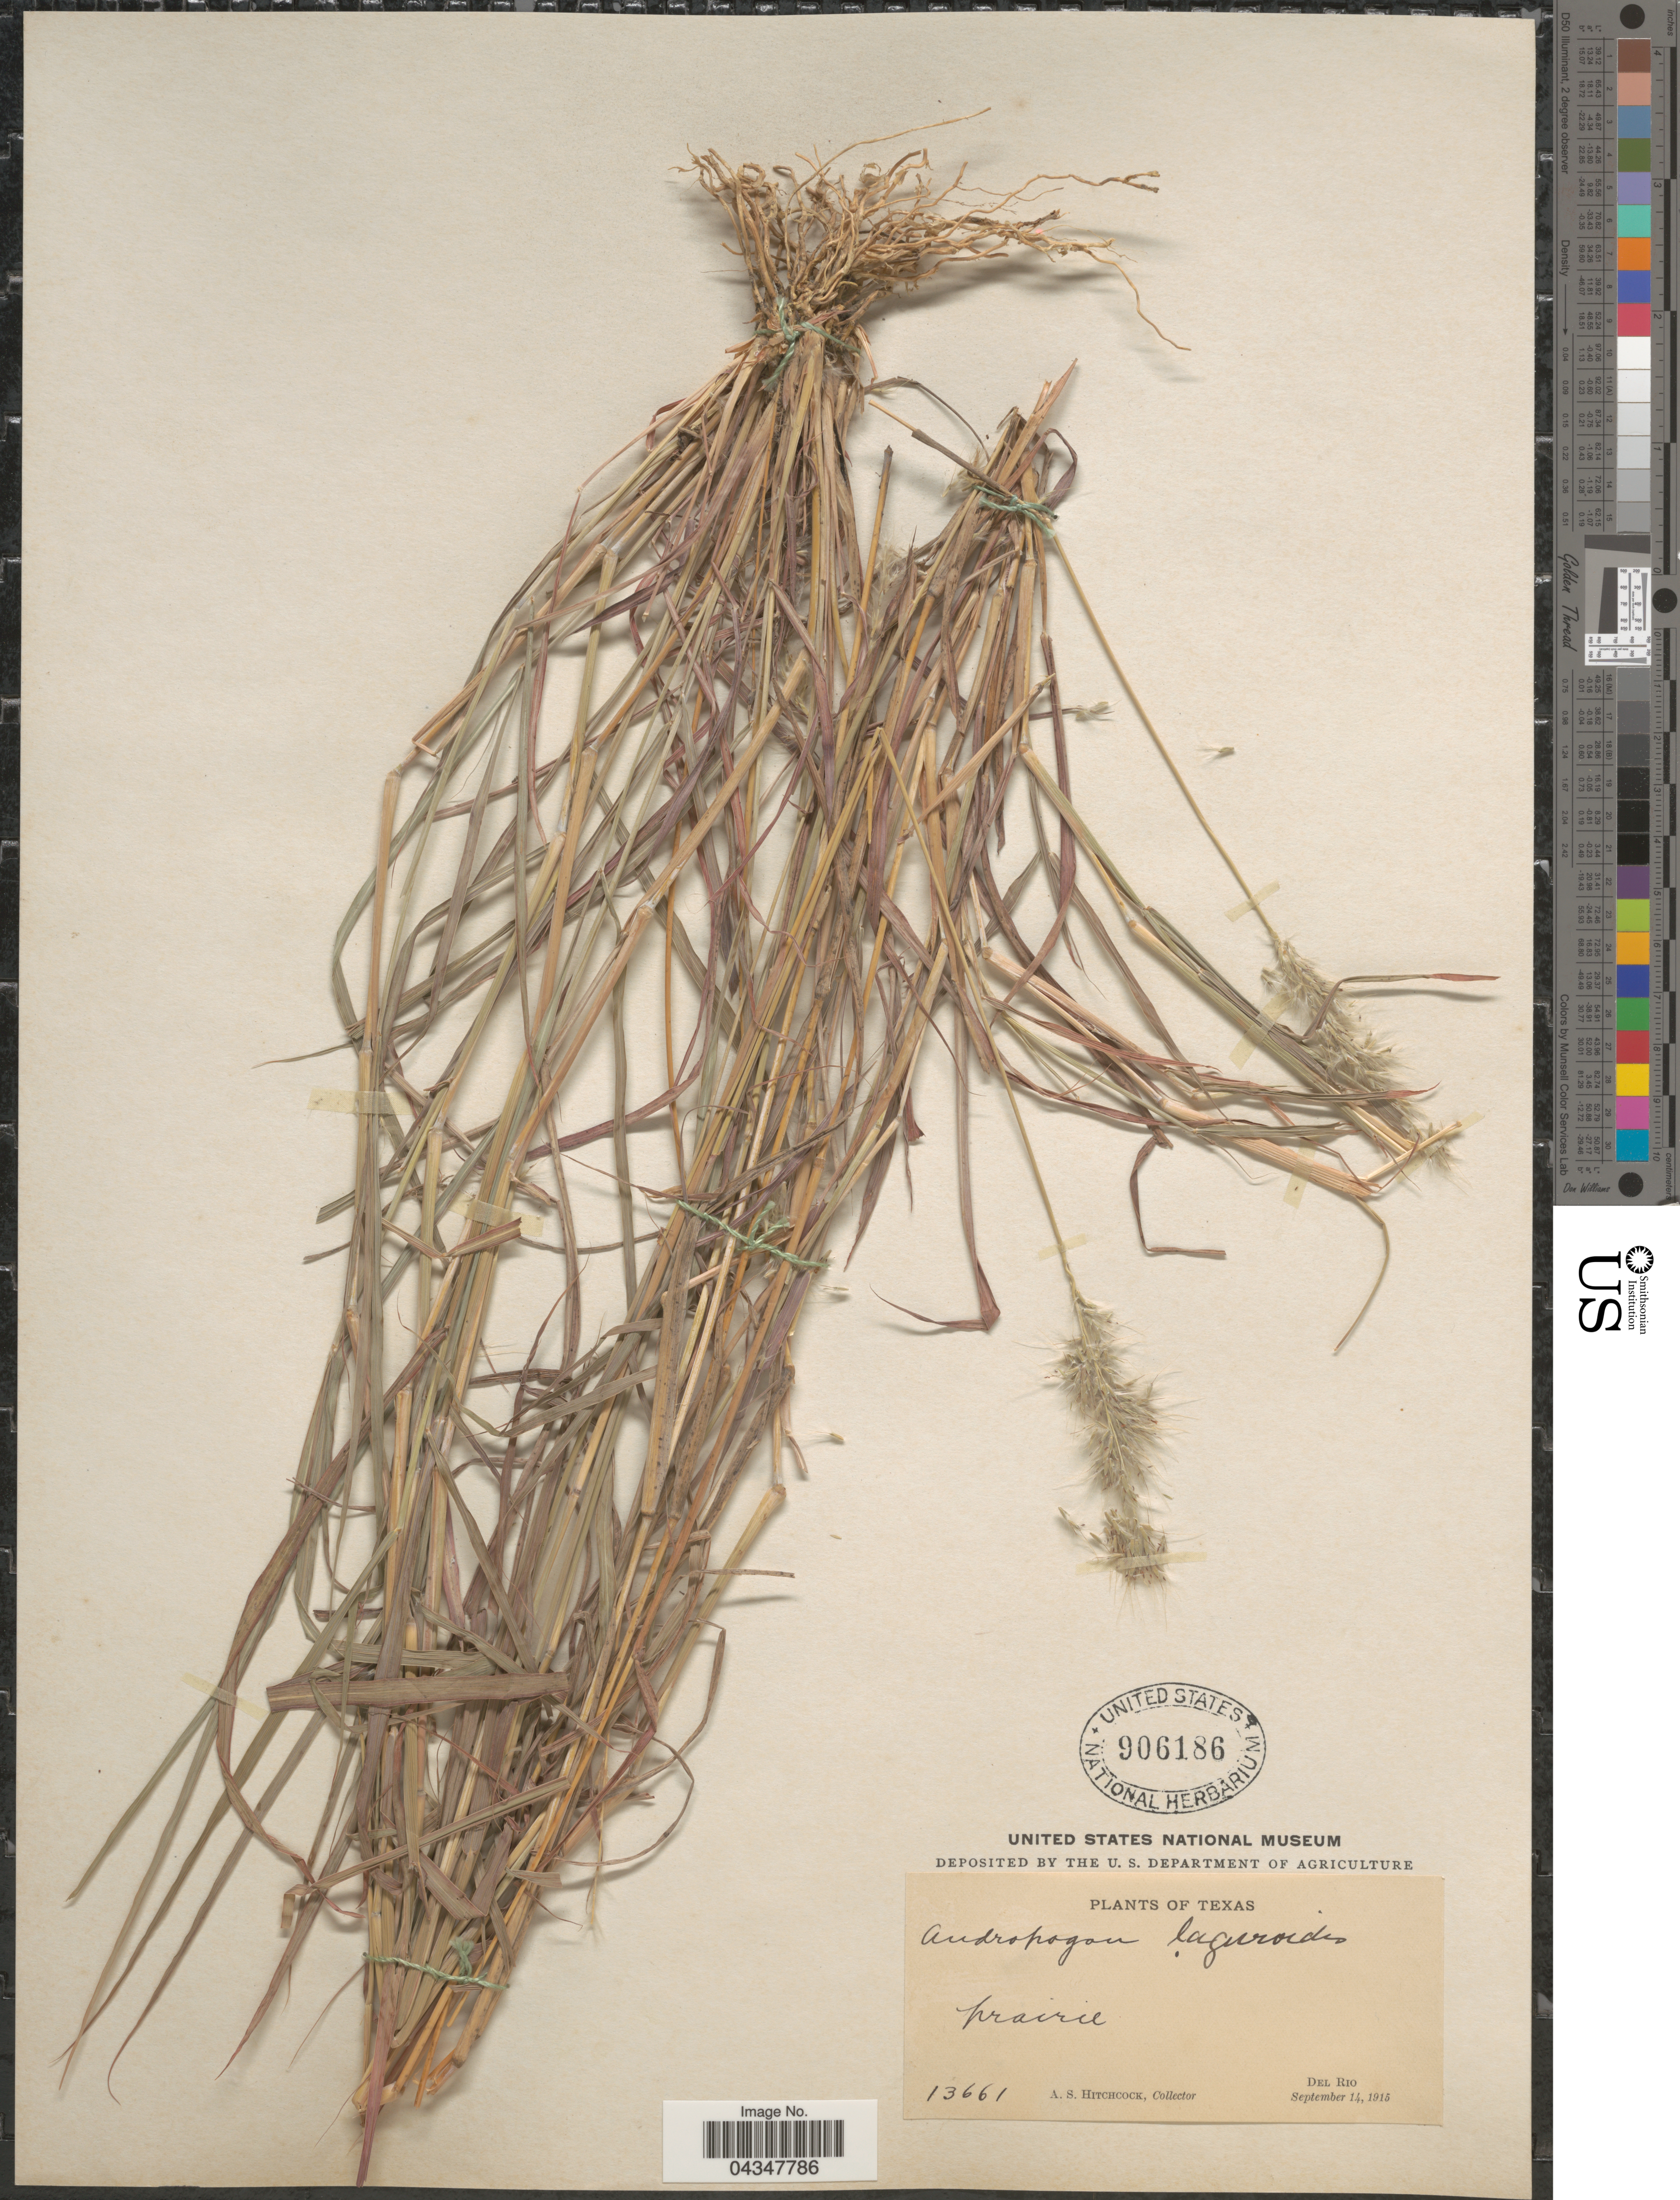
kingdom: Plantae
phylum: Tracheophyta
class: Liliopsida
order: Poales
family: Poaceae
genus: Bothriochloa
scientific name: Bothriochloa saccharoides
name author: (Sw.) Rydb.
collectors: A. S. Hitchcock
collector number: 13661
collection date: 1915-09-14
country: United States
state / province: Texas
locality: Del Rio.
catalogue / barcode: US 906186